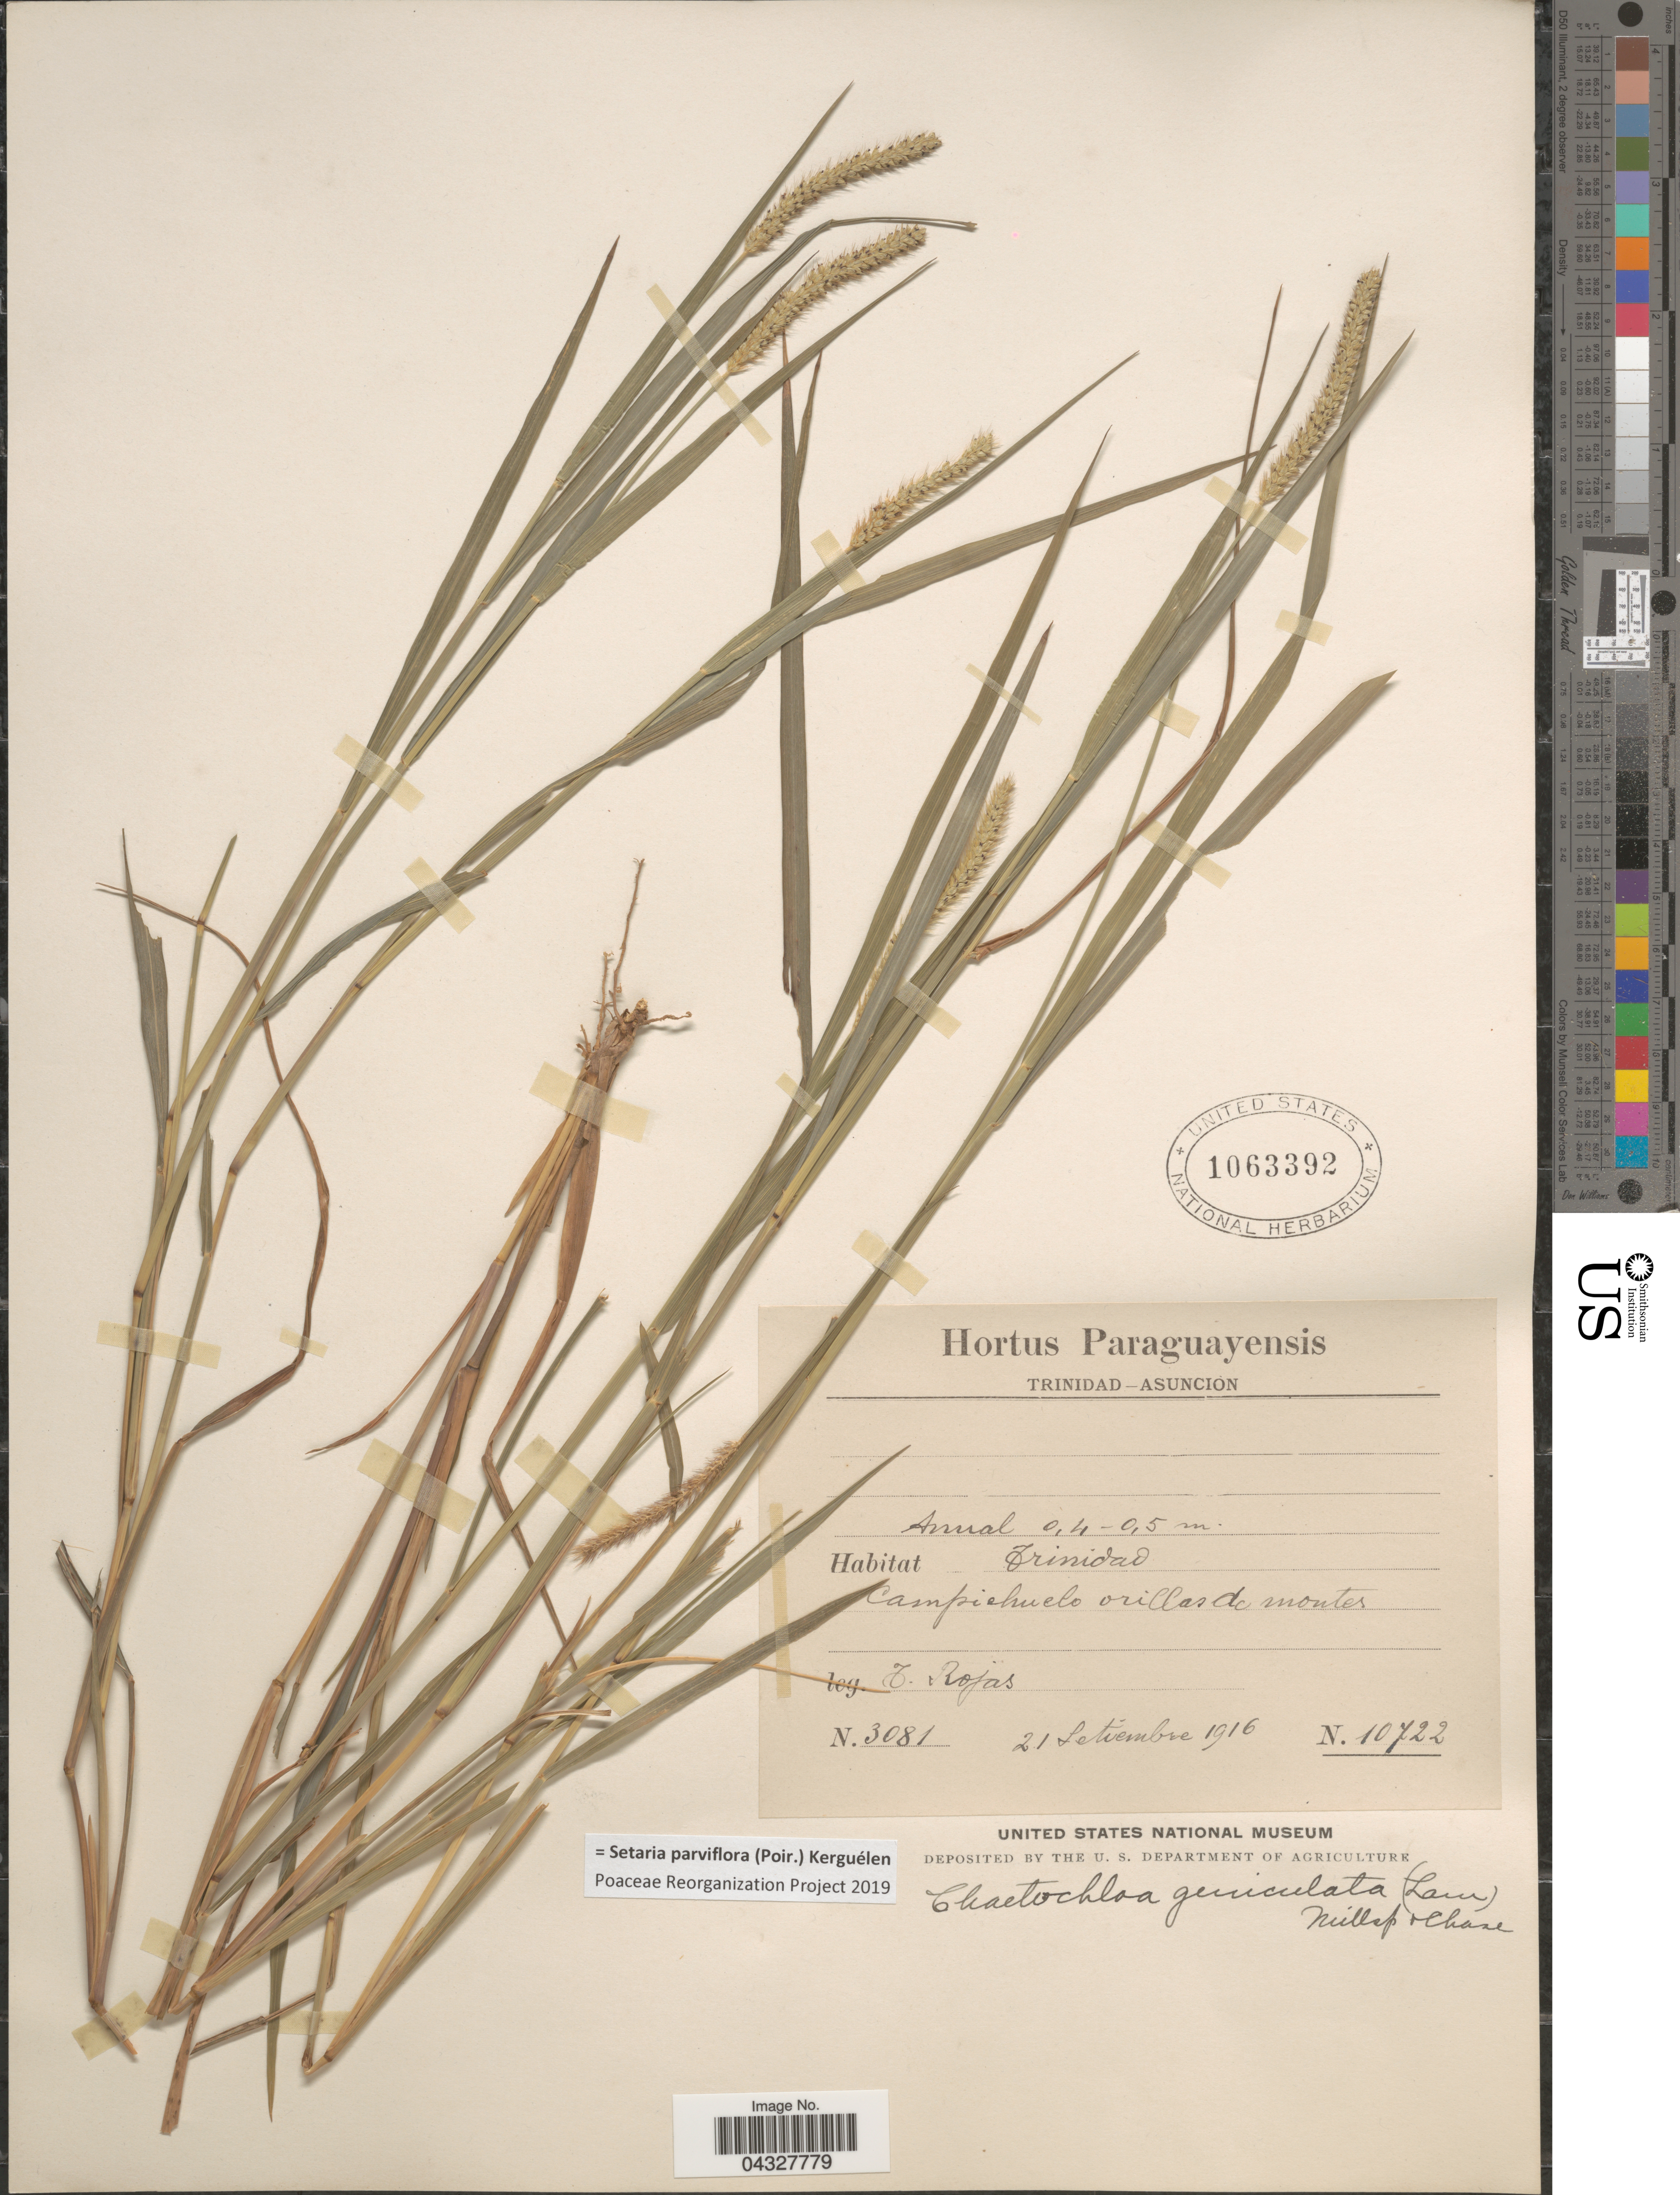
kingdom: Plantae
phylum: Tracheophyta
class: Liliopsida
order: Poales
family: Poaceae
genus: Setaria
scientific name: Setaria parviflora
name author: (Poir.) Kerguélen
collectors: T. Rojas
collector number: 3081/10722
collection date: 1916-09-21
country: Paraguay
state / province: Asuncion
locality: Trinidad. Campiehuelo orillarde montes.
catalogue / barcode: US 1063392